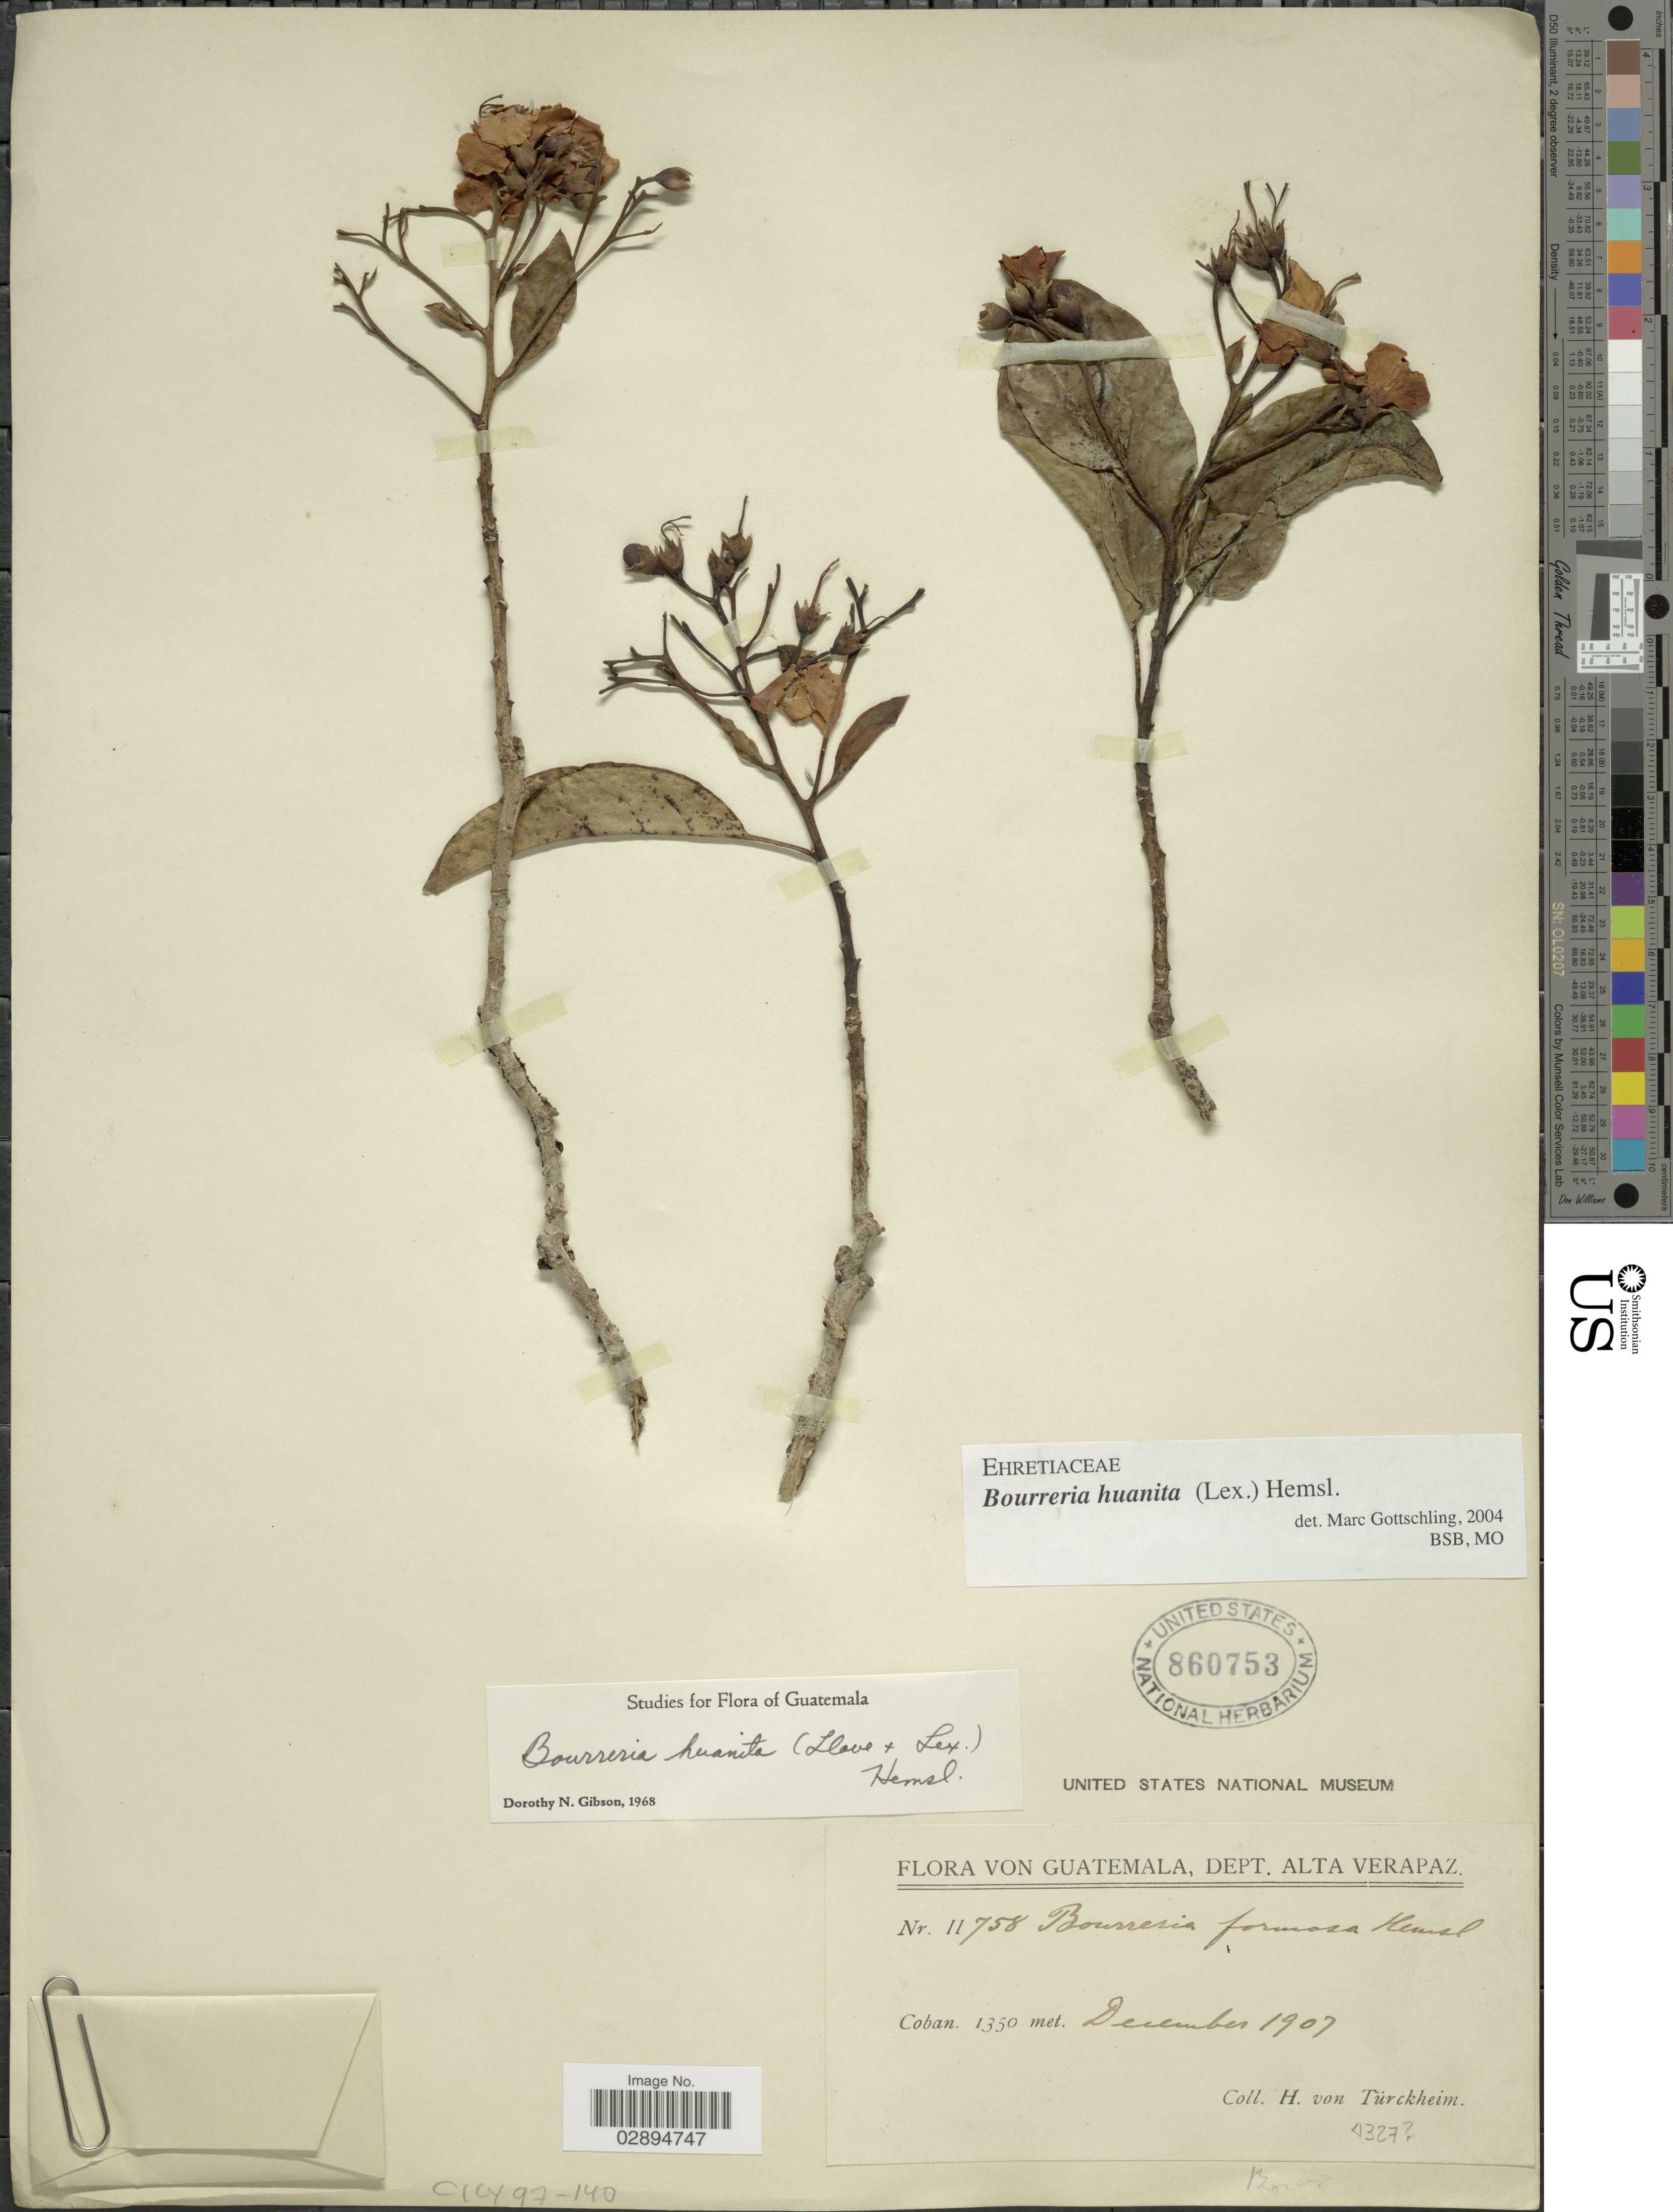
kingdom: Plantae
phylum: Tracheophyta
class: Magnoliopsida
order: Boraginales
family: Ehretiaceae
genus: Bourreria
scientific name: Bourreria huanita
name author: (Lex.) Hemsl.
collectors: H. von Türckheim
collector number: II758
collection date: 1907-12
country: Guatemala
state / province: Alta Verapaz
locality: Dept. Alta Verapaz. Coban.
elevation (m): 1350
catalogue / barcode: US 860753